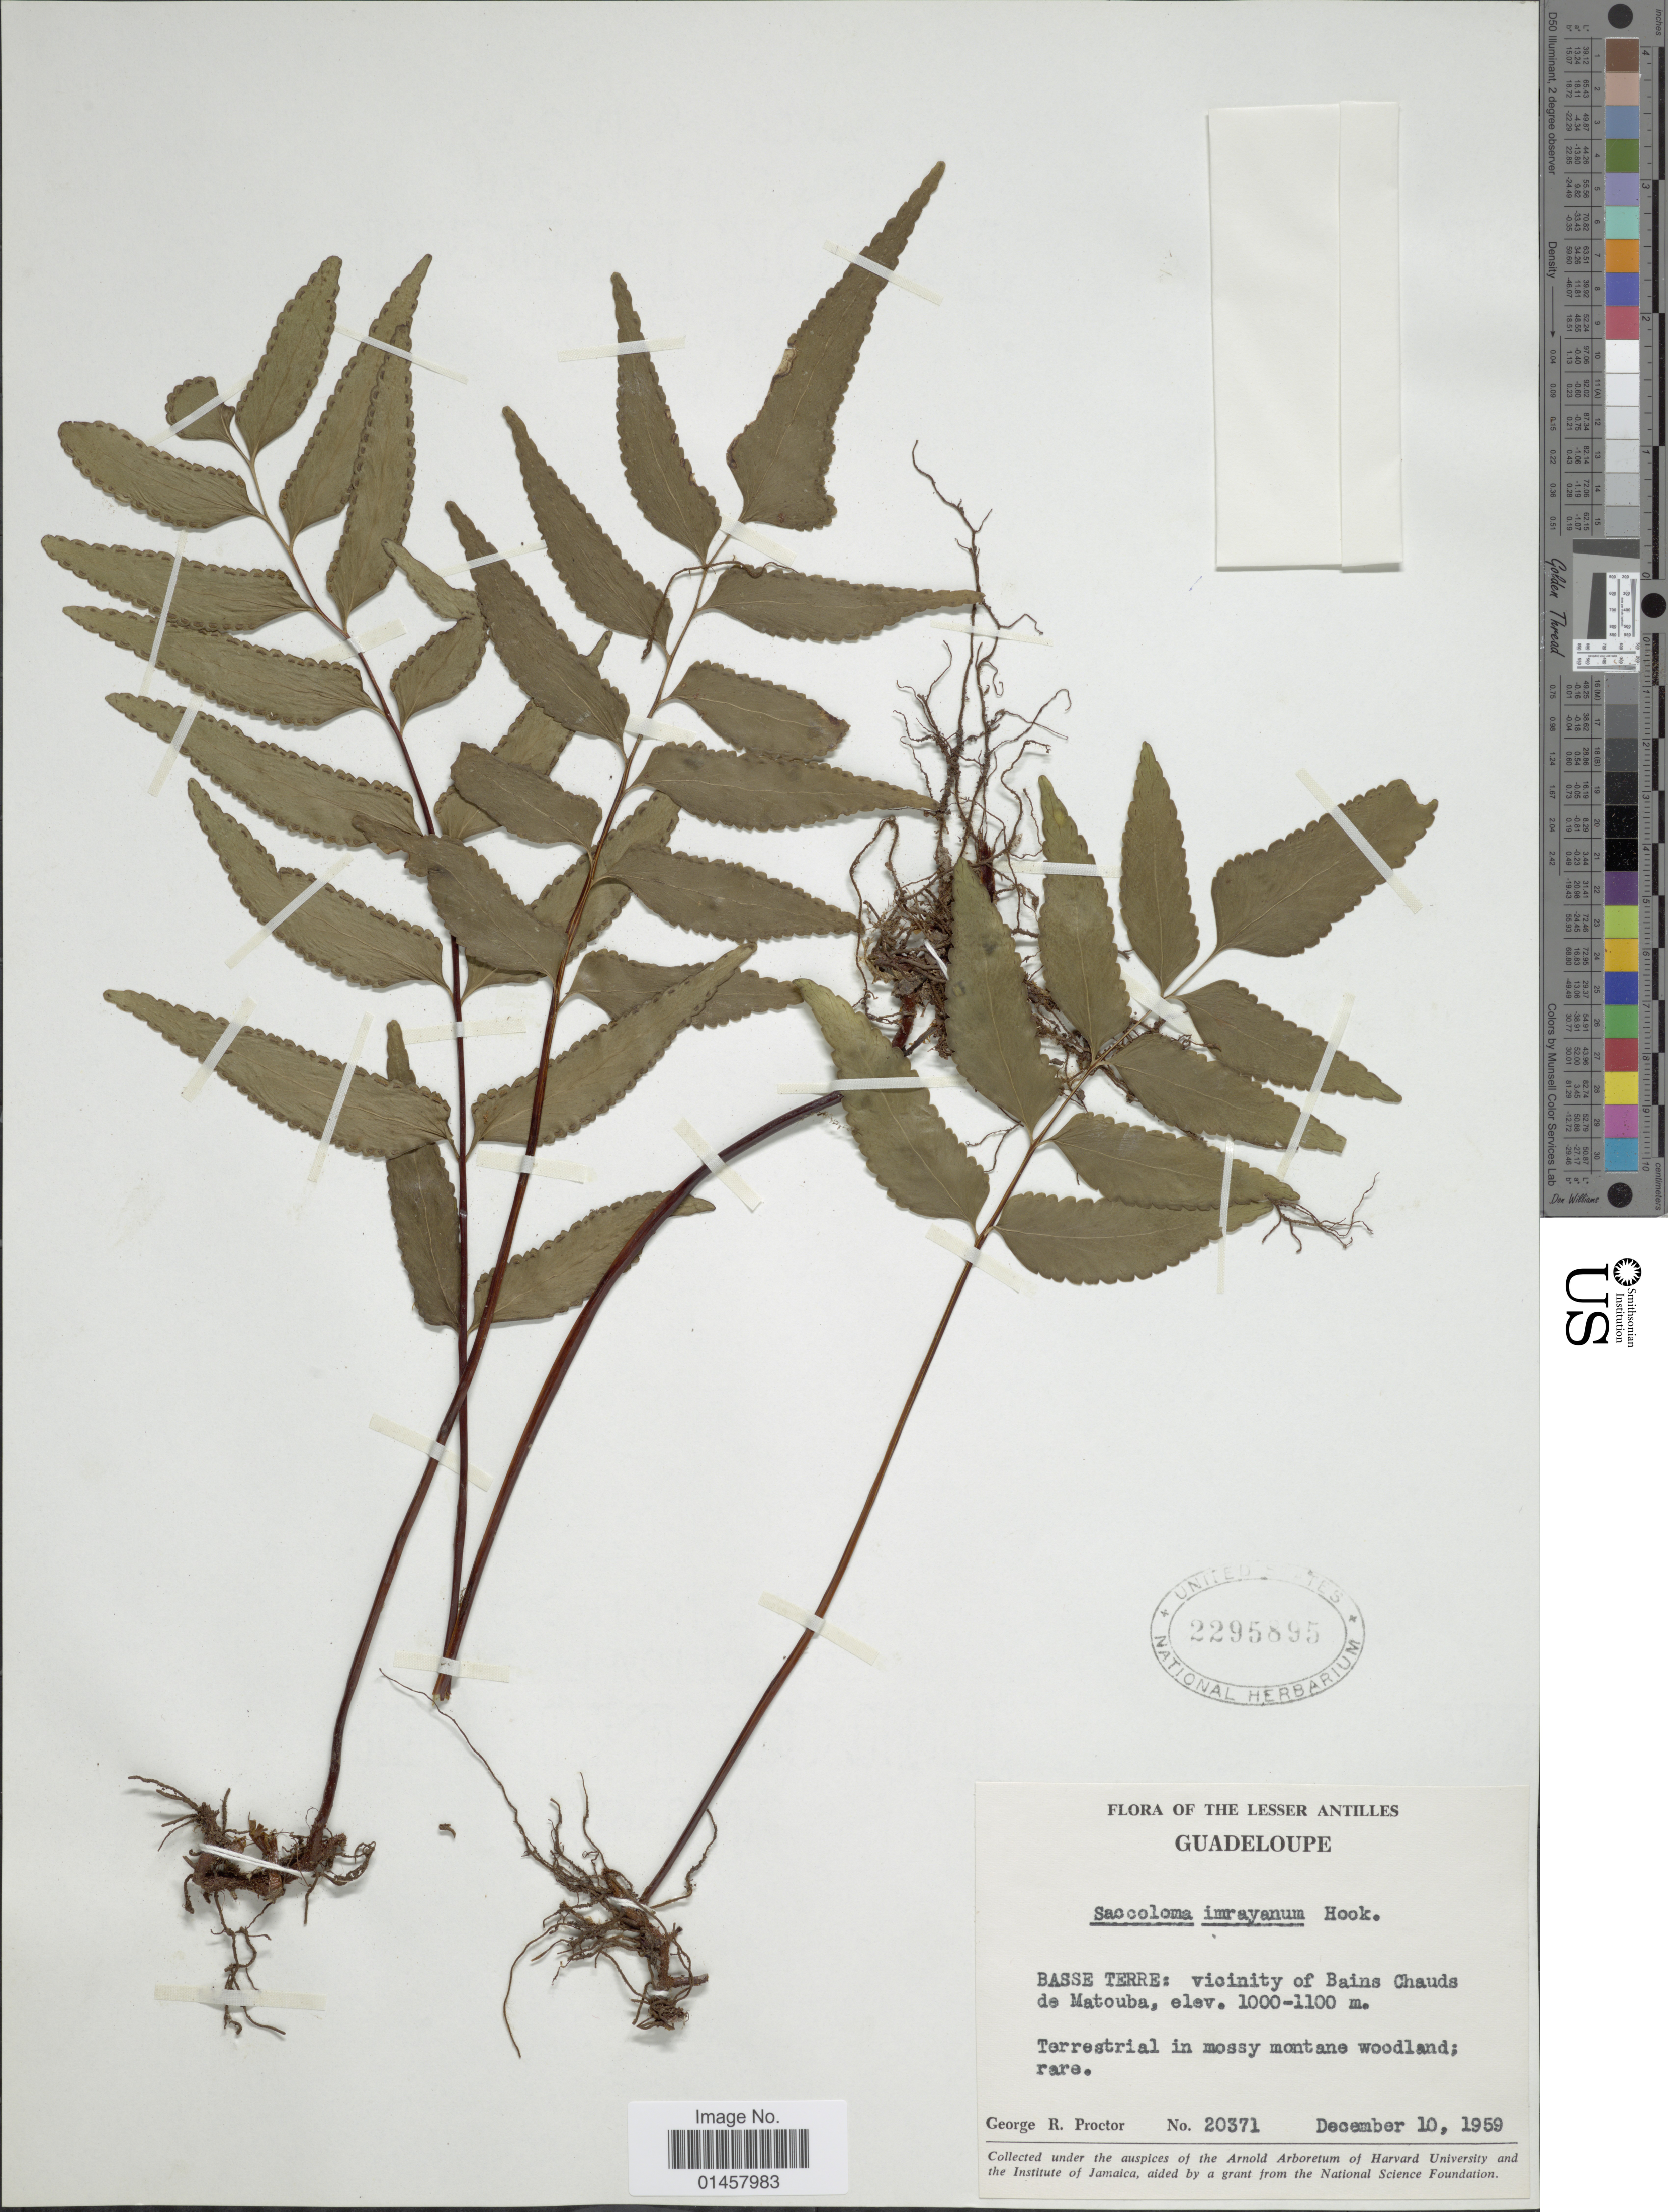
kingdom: Plantae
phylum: Tracheophyta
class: Polypodiopsida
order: Polypodiales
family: Lindsaeaceae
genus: Lindsaea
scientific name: Lindsaea imrayana comb. ined.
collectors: G. R. Proctor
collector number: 20371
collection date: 1959-12-10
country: Guadeloupe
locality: Lesser Antilles, Guadeloupe, Basse Terre: Vicinity of Bains Chauds de Matouba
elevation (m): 1000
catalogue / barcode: US 2295895